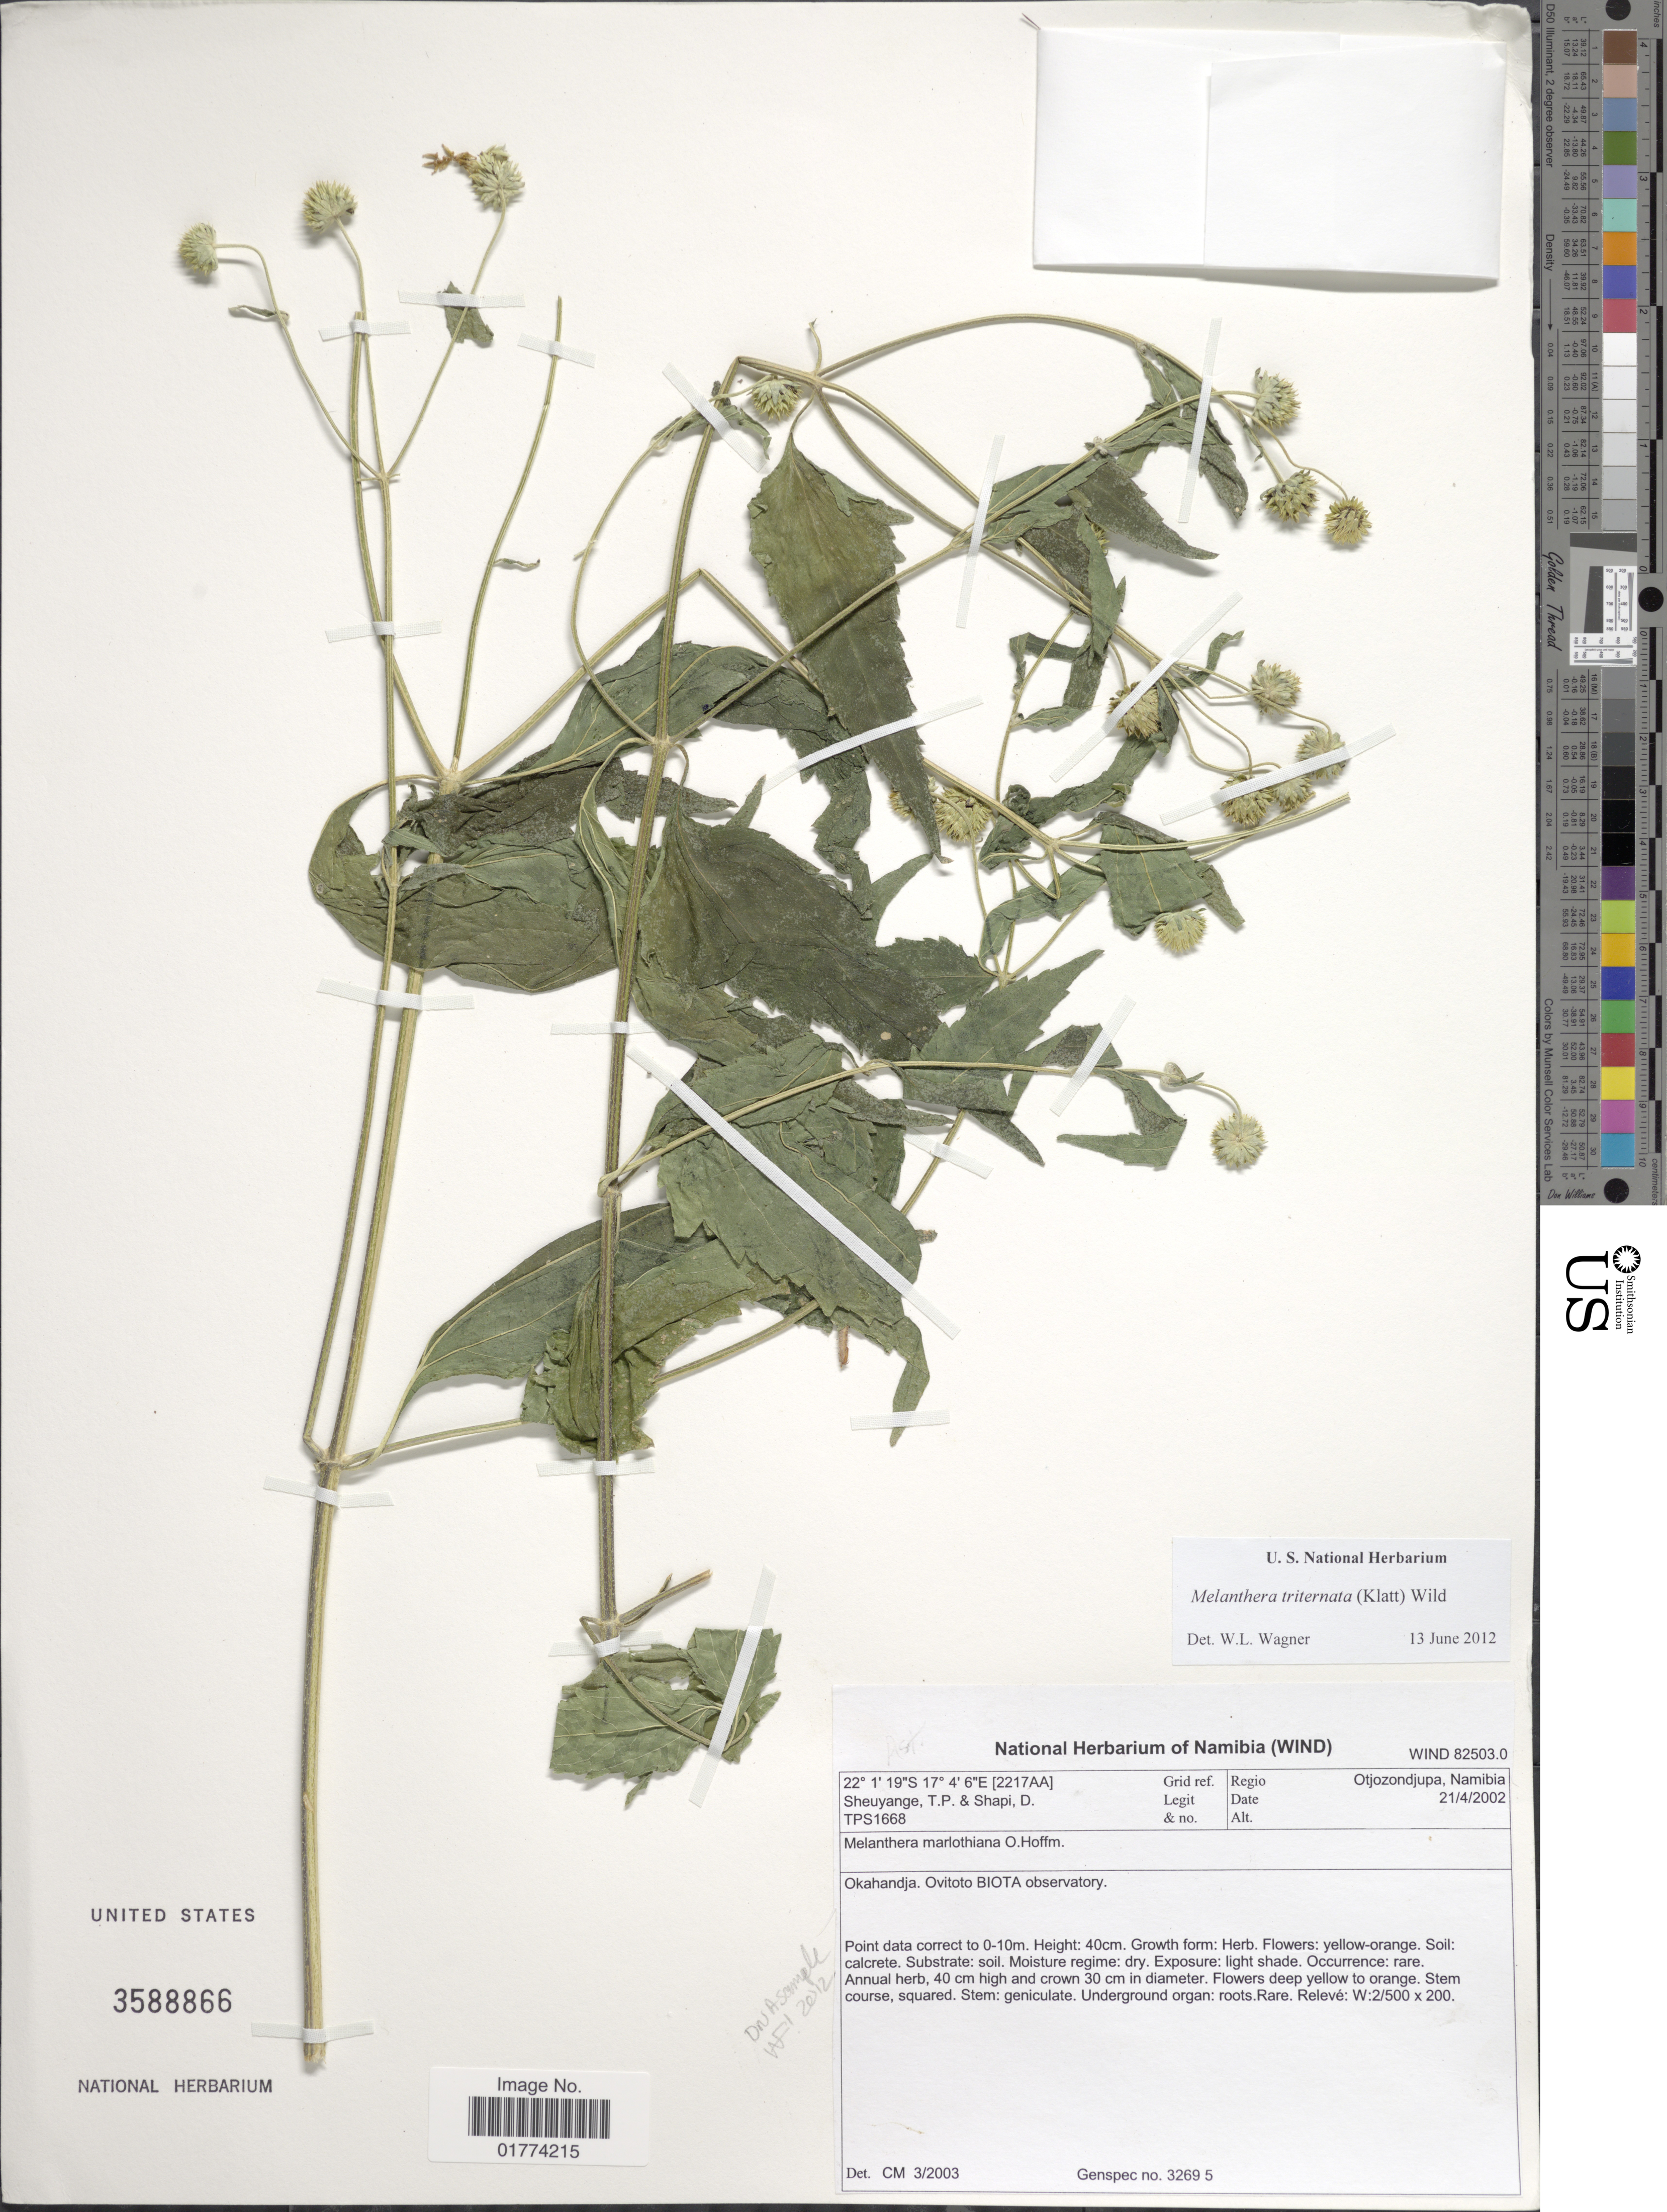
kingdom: Plantae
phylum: Tracheophyta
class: Magnoliopsida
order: Asterales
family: Asteraceae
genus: Melanthera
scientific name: Melanthera triternata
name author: (Klatt) Wild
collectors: T. Sheuyange & D. Shapi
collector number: TPS1668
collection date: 2002-04-21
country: Namibia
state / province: Otjozondjupa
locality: Okahandja, Ovitoto BIOTA observatory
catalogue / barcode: US 3588866